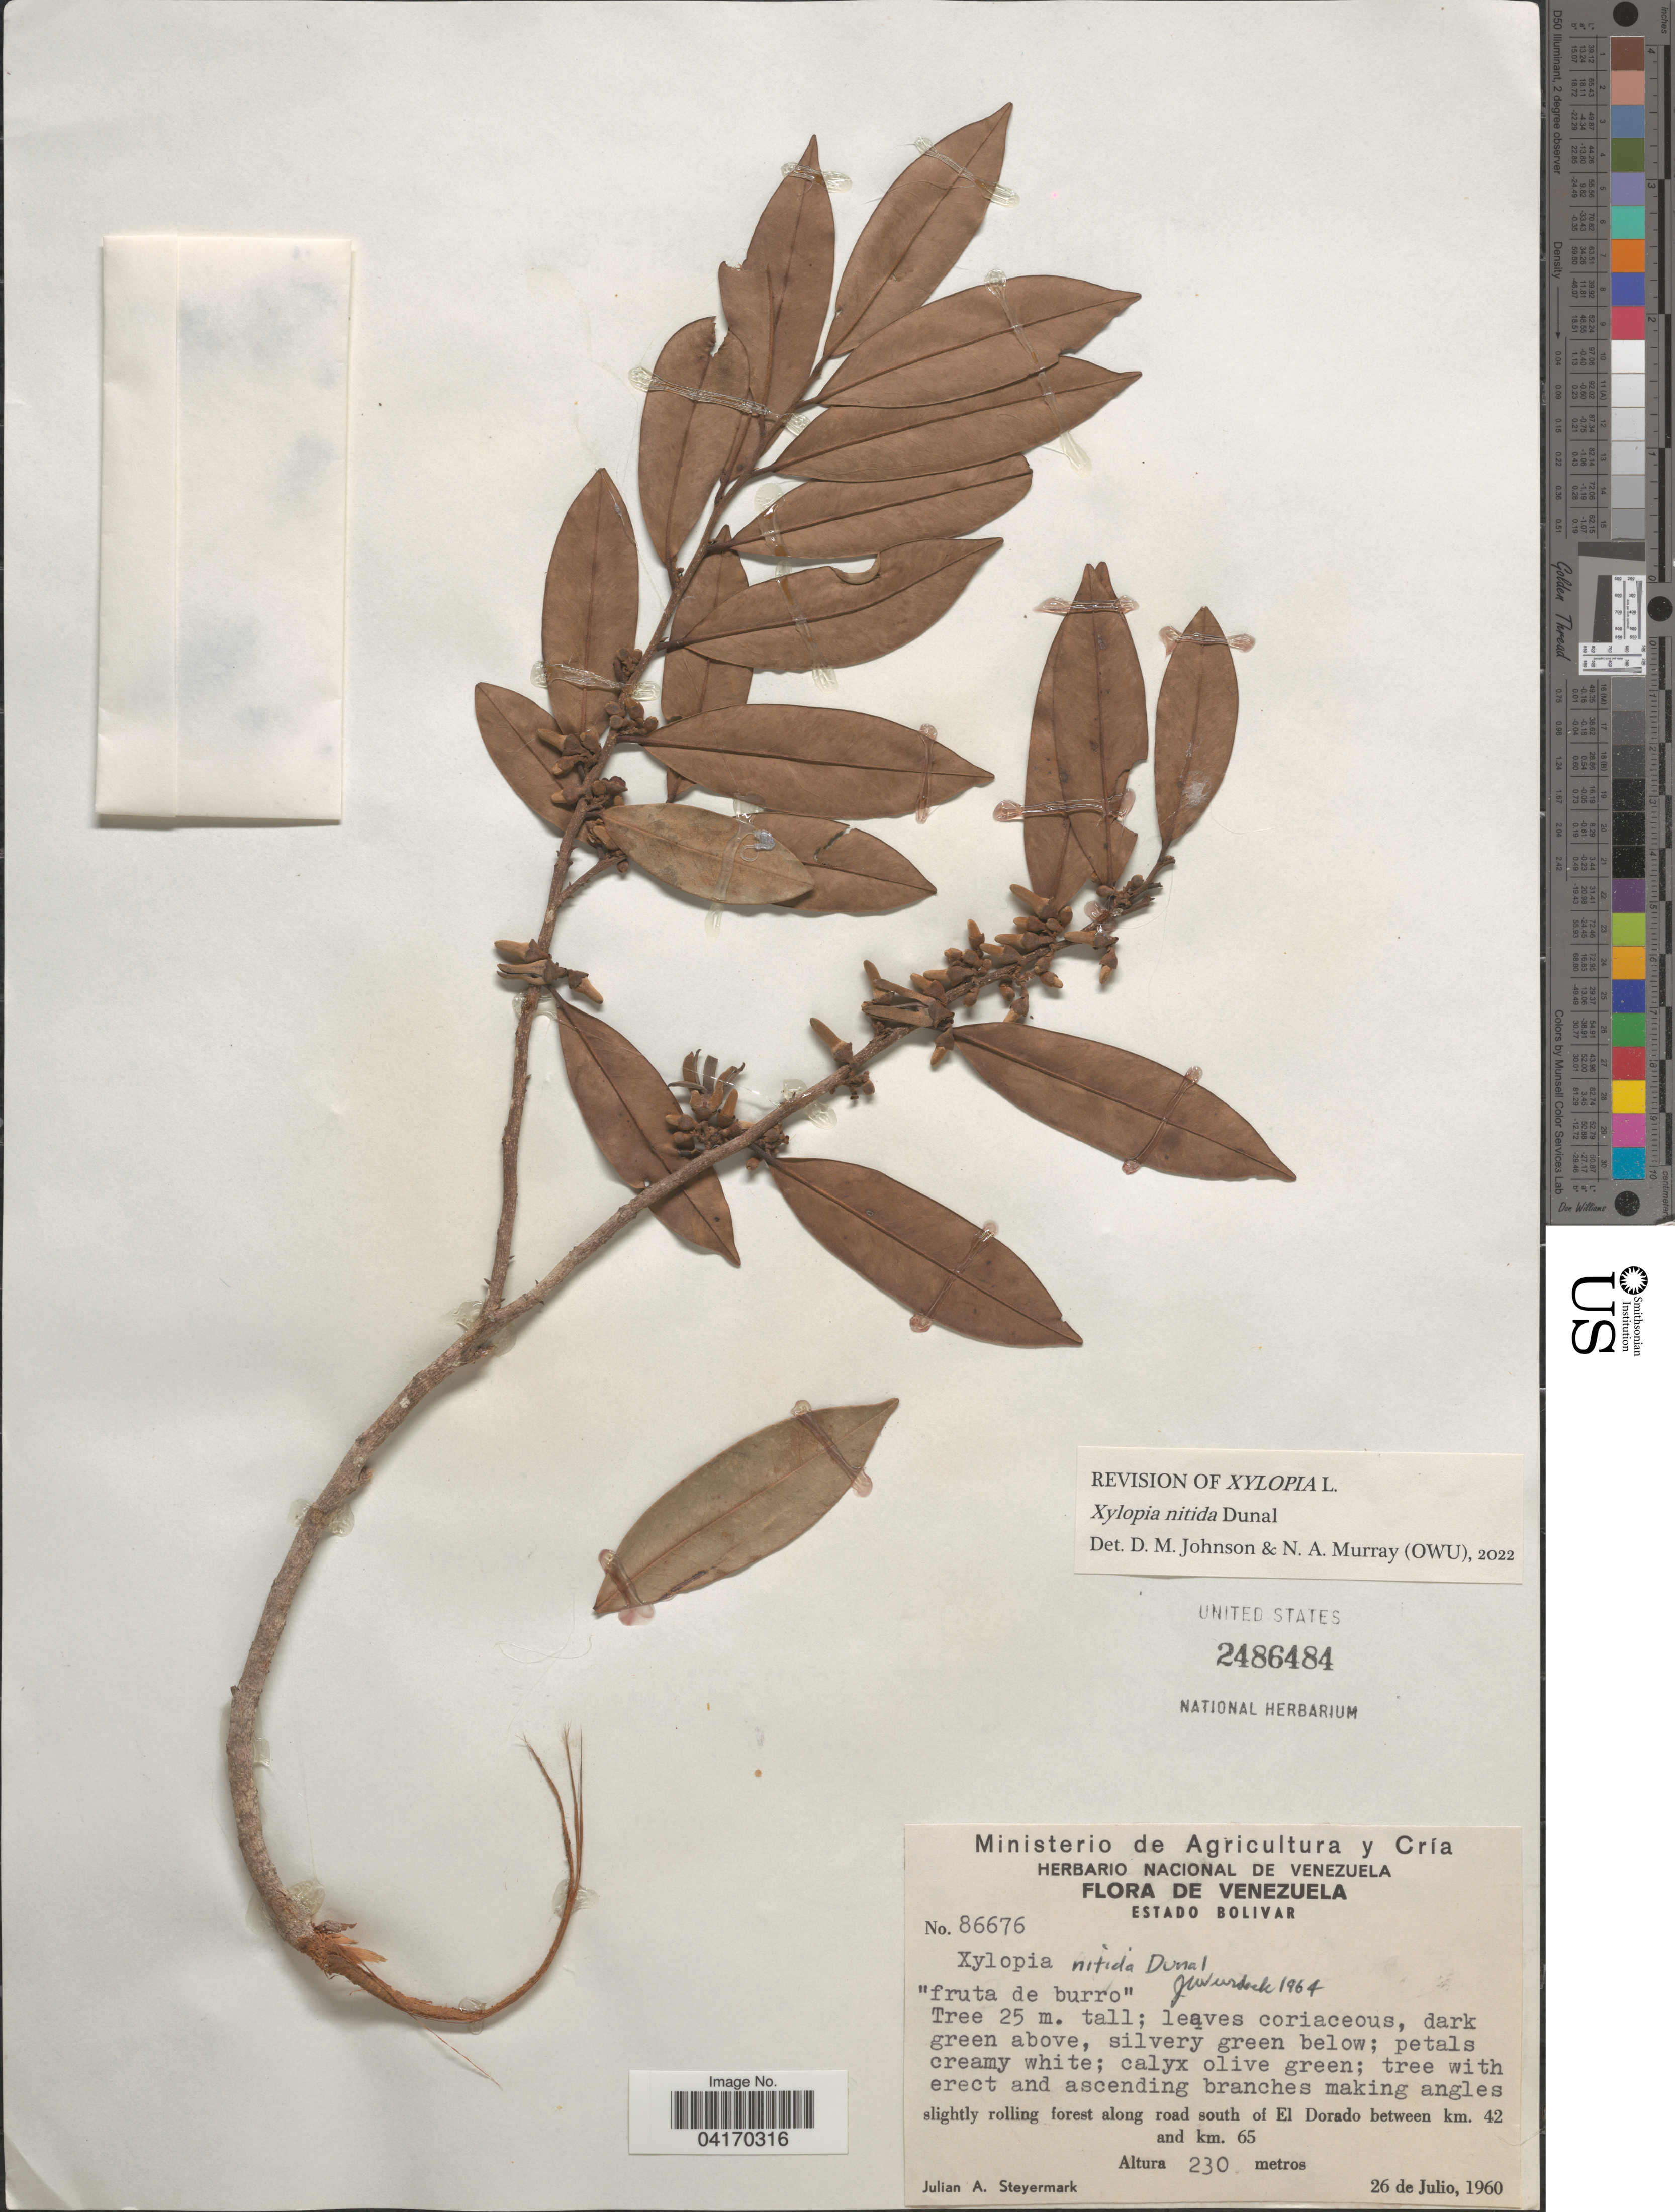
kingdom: Plantae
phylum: Tracheophyta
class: Magnoliopsida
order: Magnoliales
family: Annonaceae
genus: Xylopia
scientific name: Xylopia nitida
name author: Dunal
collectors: J. Steyermark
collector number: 86676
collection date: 1960-07-26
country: Venezuela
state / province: Bolivar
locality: Slightly rolling forest along road south of El Dorado between km. 42 and km. 65.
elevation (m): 230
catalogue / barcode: US 2486484